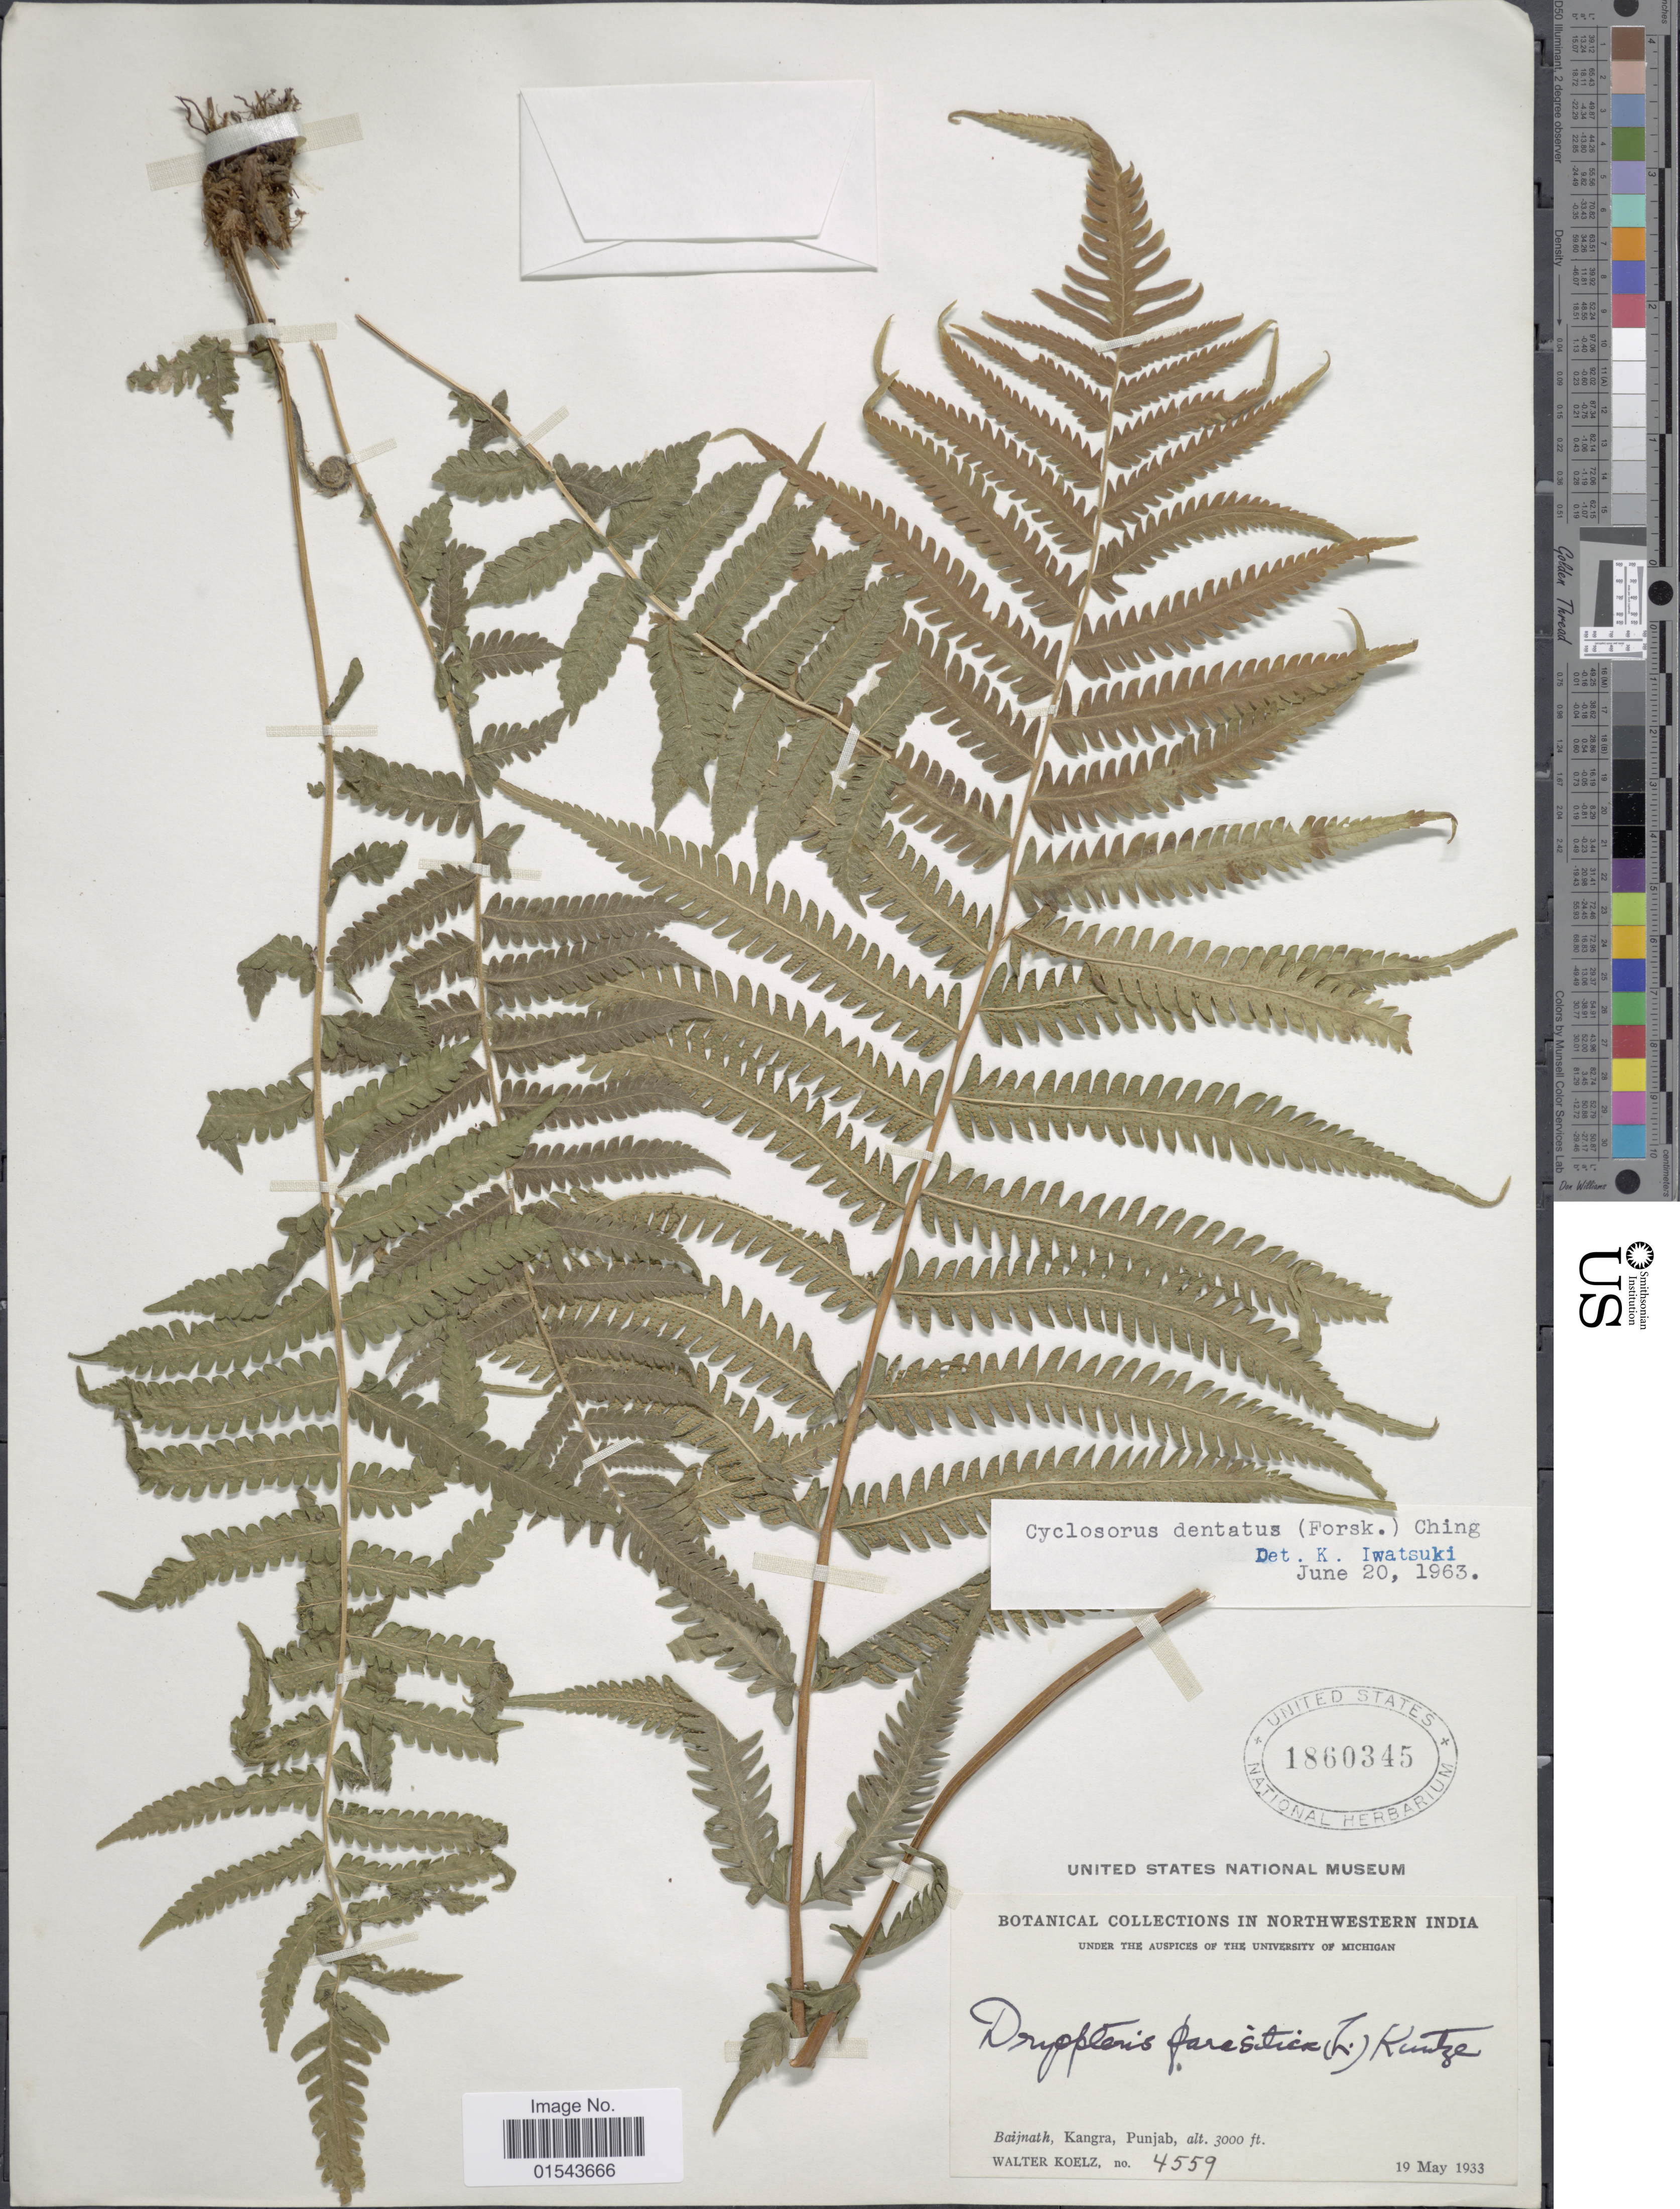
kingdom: Plantae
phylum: Tracheophyta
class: Polypodiopsida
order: Polypodiales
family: Thelypteridaceae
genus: Christella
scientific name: Christella dentata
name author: (Forssk.) Brownsey & Jermy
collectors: W. N. Koelz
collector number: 4559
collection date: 1933-05-19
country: India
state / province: Himachal Pradesh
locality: Bainath, Kangra, Punjab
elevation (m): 914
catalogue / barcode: US 1860345